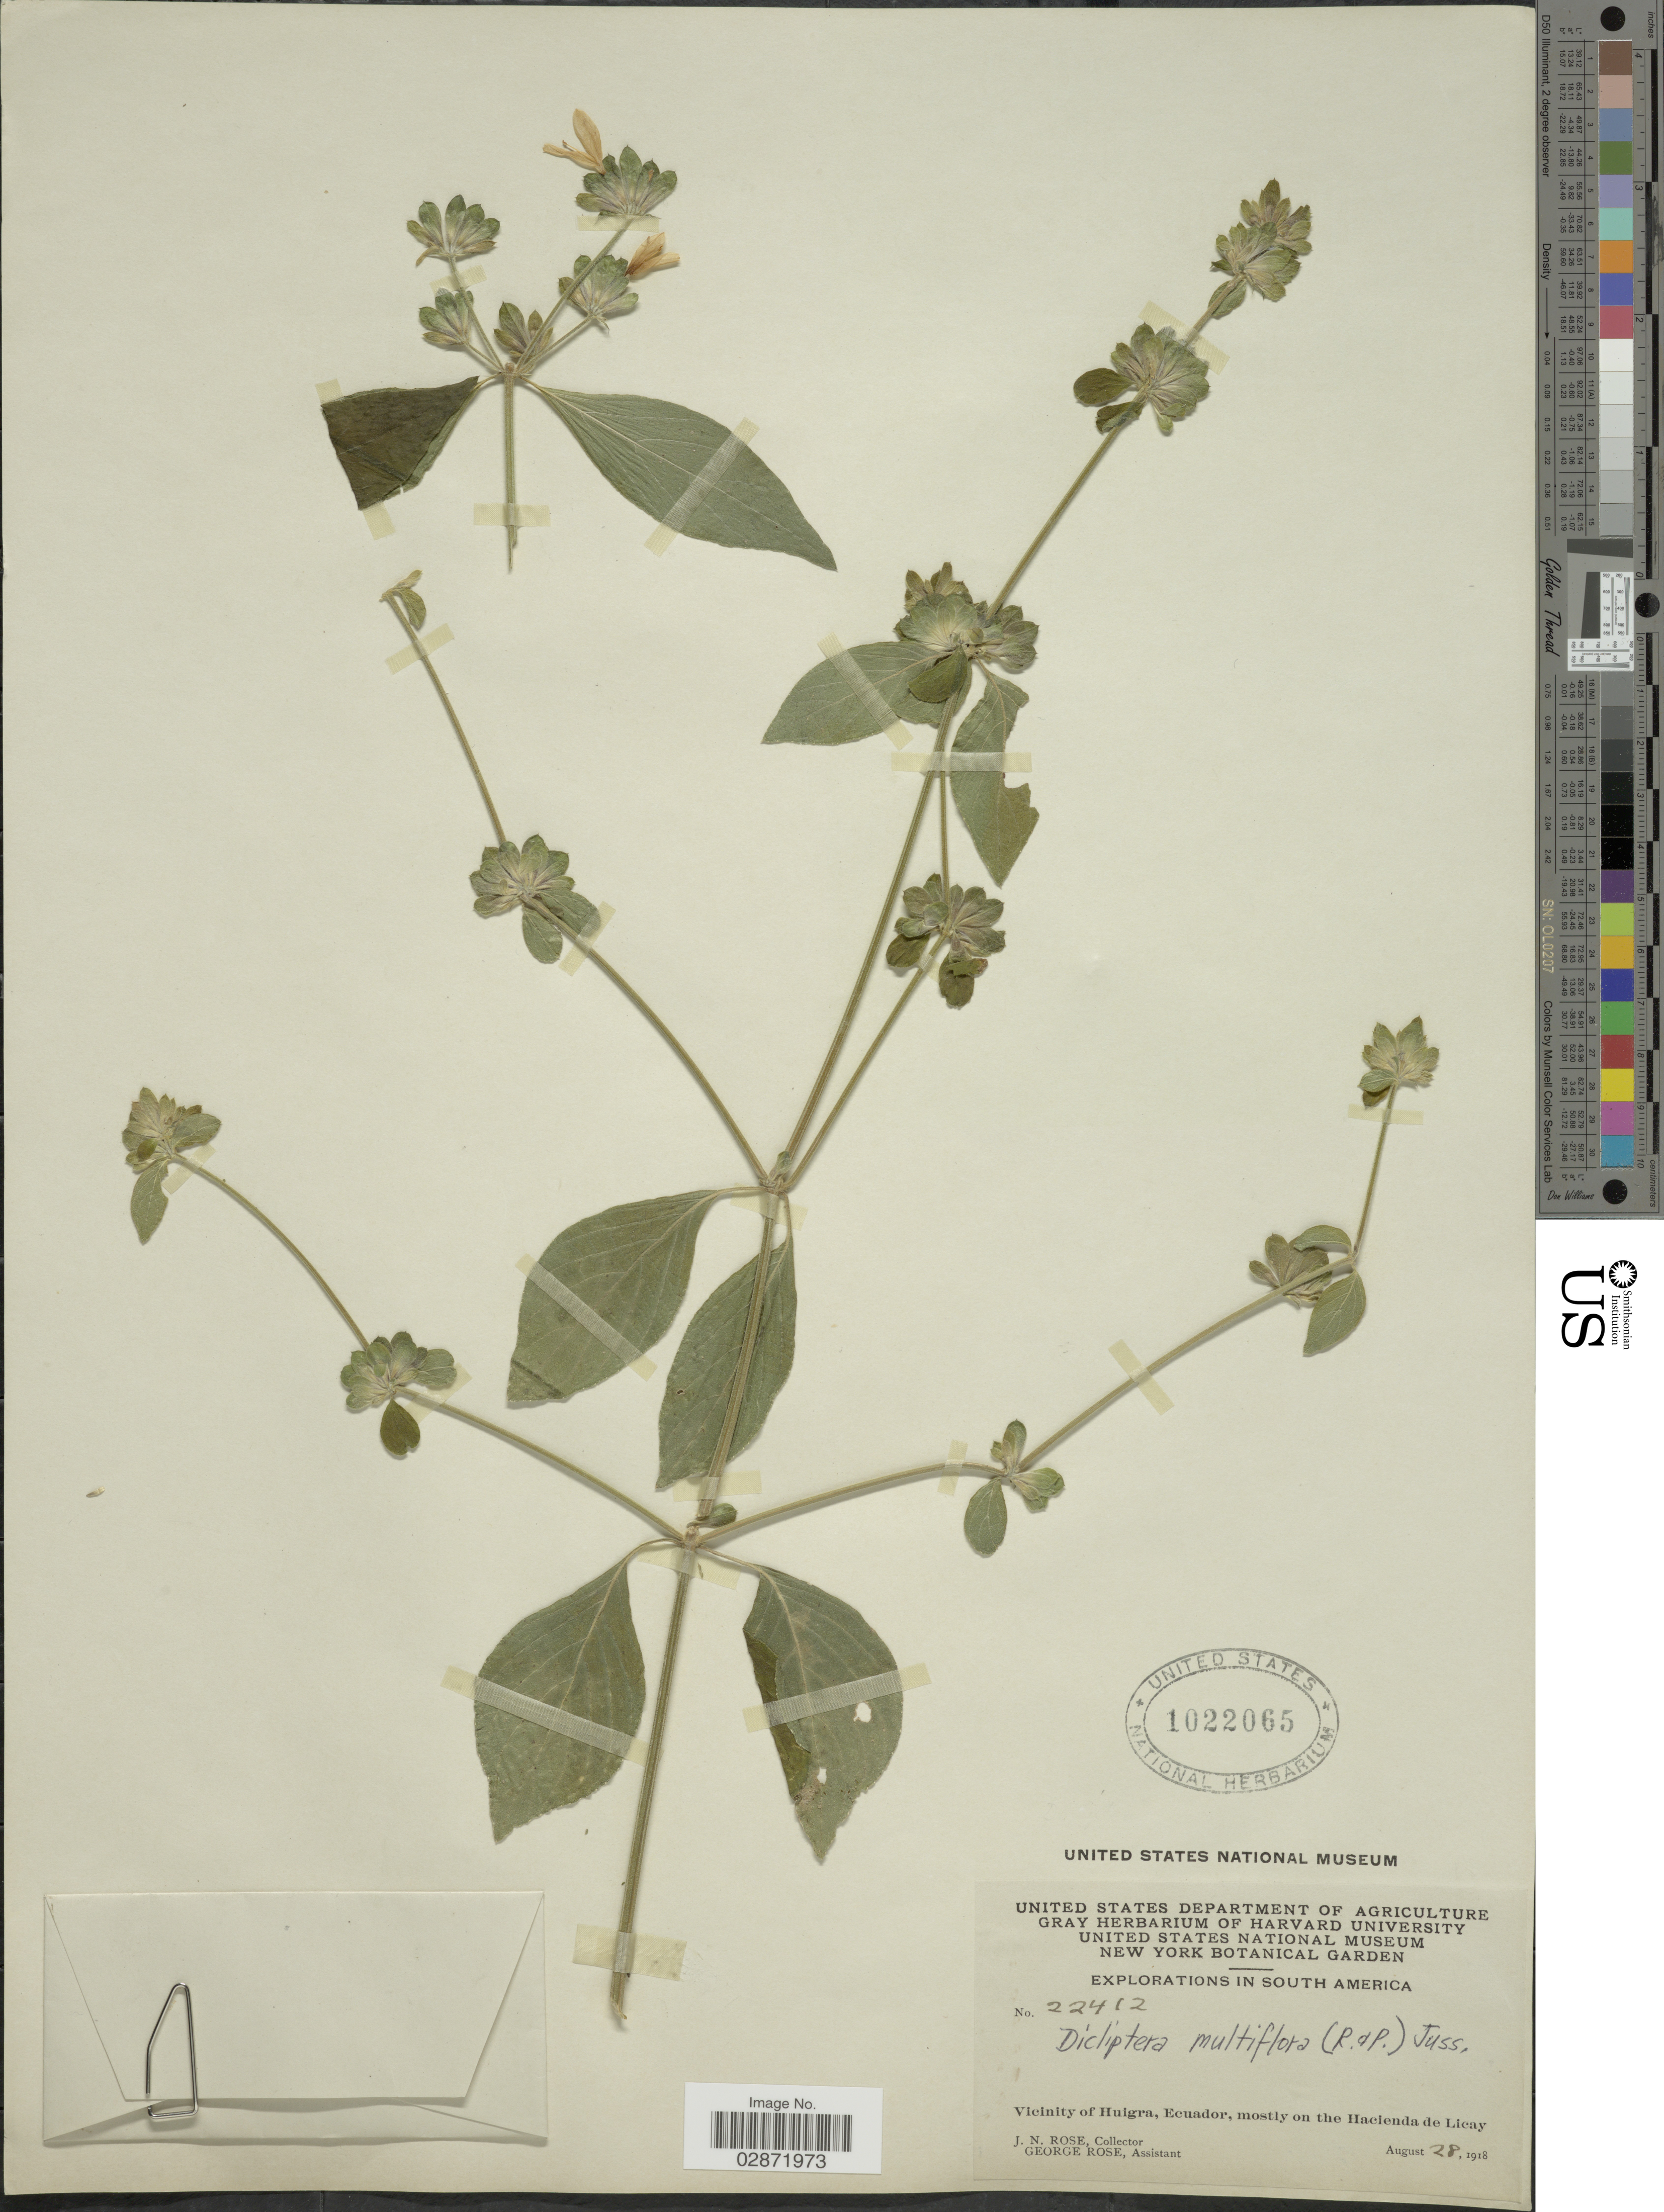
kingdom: Plantae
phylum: Tracheophyta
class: Magnoliopsida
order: Lamiales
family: Acanthaceae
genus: Dicliptera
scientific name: Dicliptera multiflora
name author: (Ruiz & Pav.) Juss.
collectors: J. N. Rose & G. Rose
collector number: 22412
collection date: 1918-08-28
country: Ecuador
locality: Vicinity of Huigra, mostly on the Hacienda de Licay.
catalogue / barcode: US 1022065